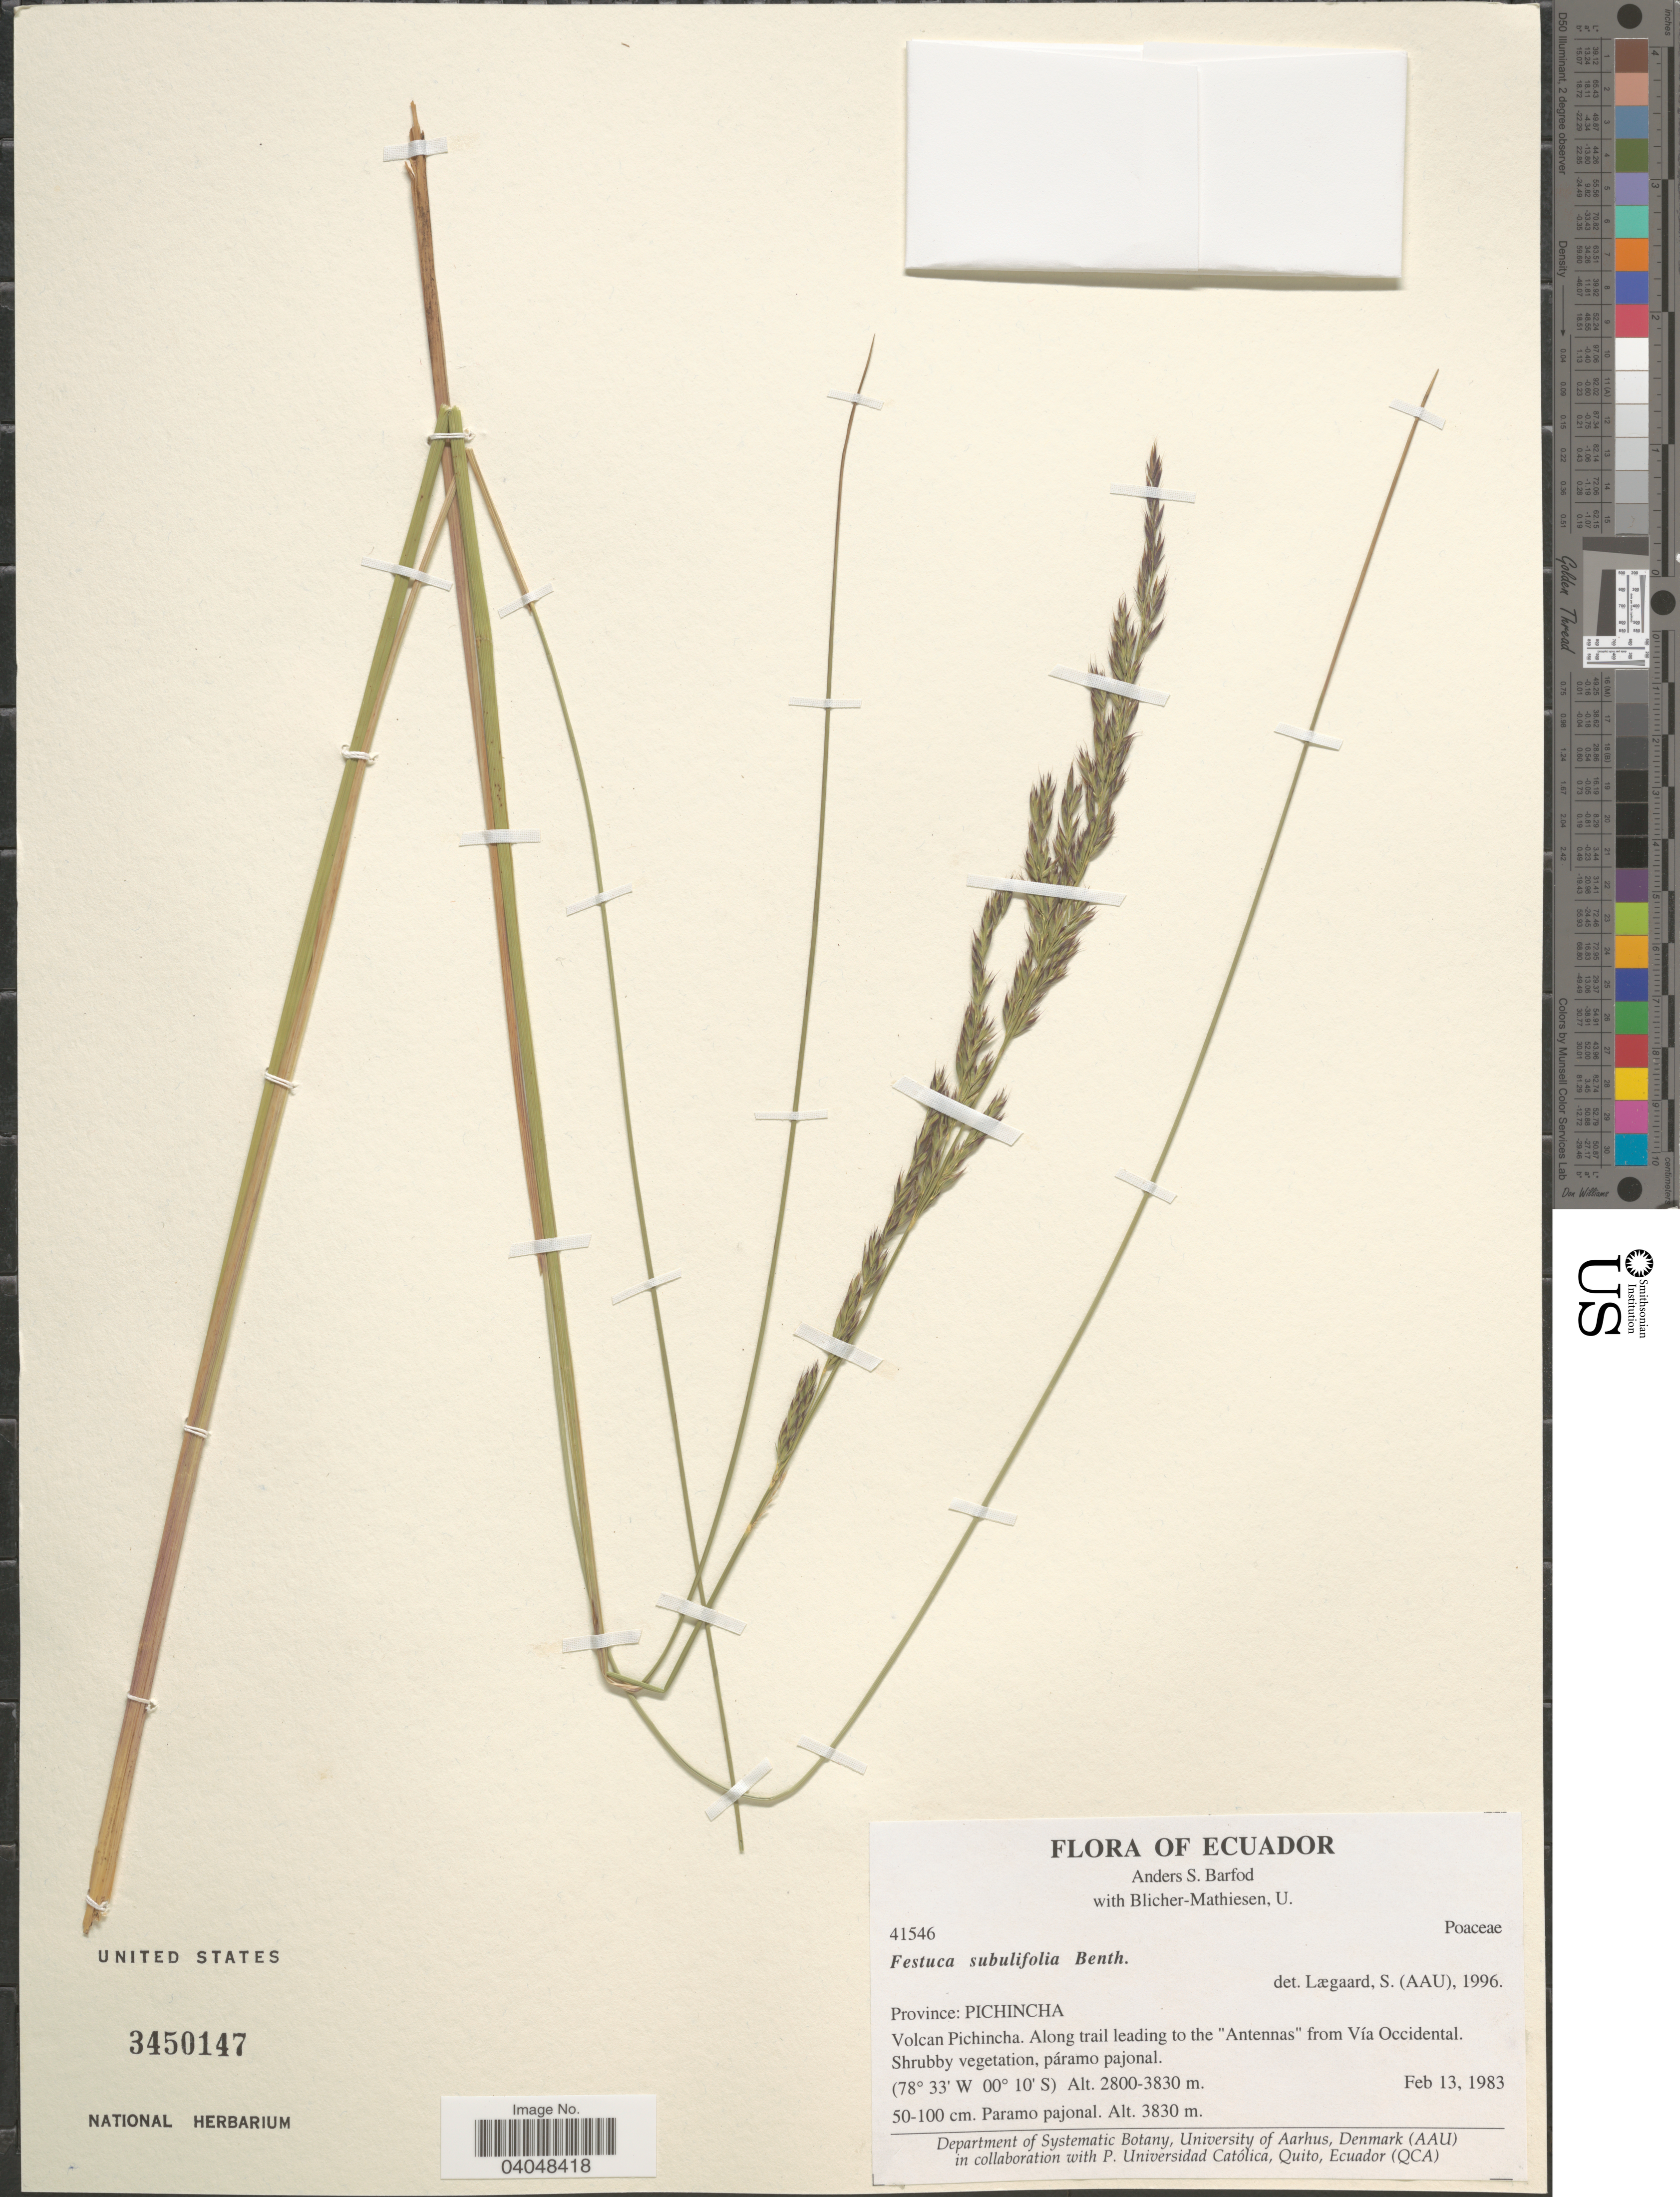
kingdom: Plantae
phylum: Tracheophyta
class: Liliopsida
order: Poales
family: Poaceae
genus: Festuca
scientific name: Festuca subulifolia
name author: Benth.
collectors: A. S, Barfod & U. Blicher-Mathiesen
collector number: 41546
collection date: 1983-02-13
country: Ecuador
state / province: Pichincha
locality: Volcan Pichincha. Along trail leading to the "Antennas" from Vía Occidental.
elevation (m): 2800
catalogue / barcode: US 3450147